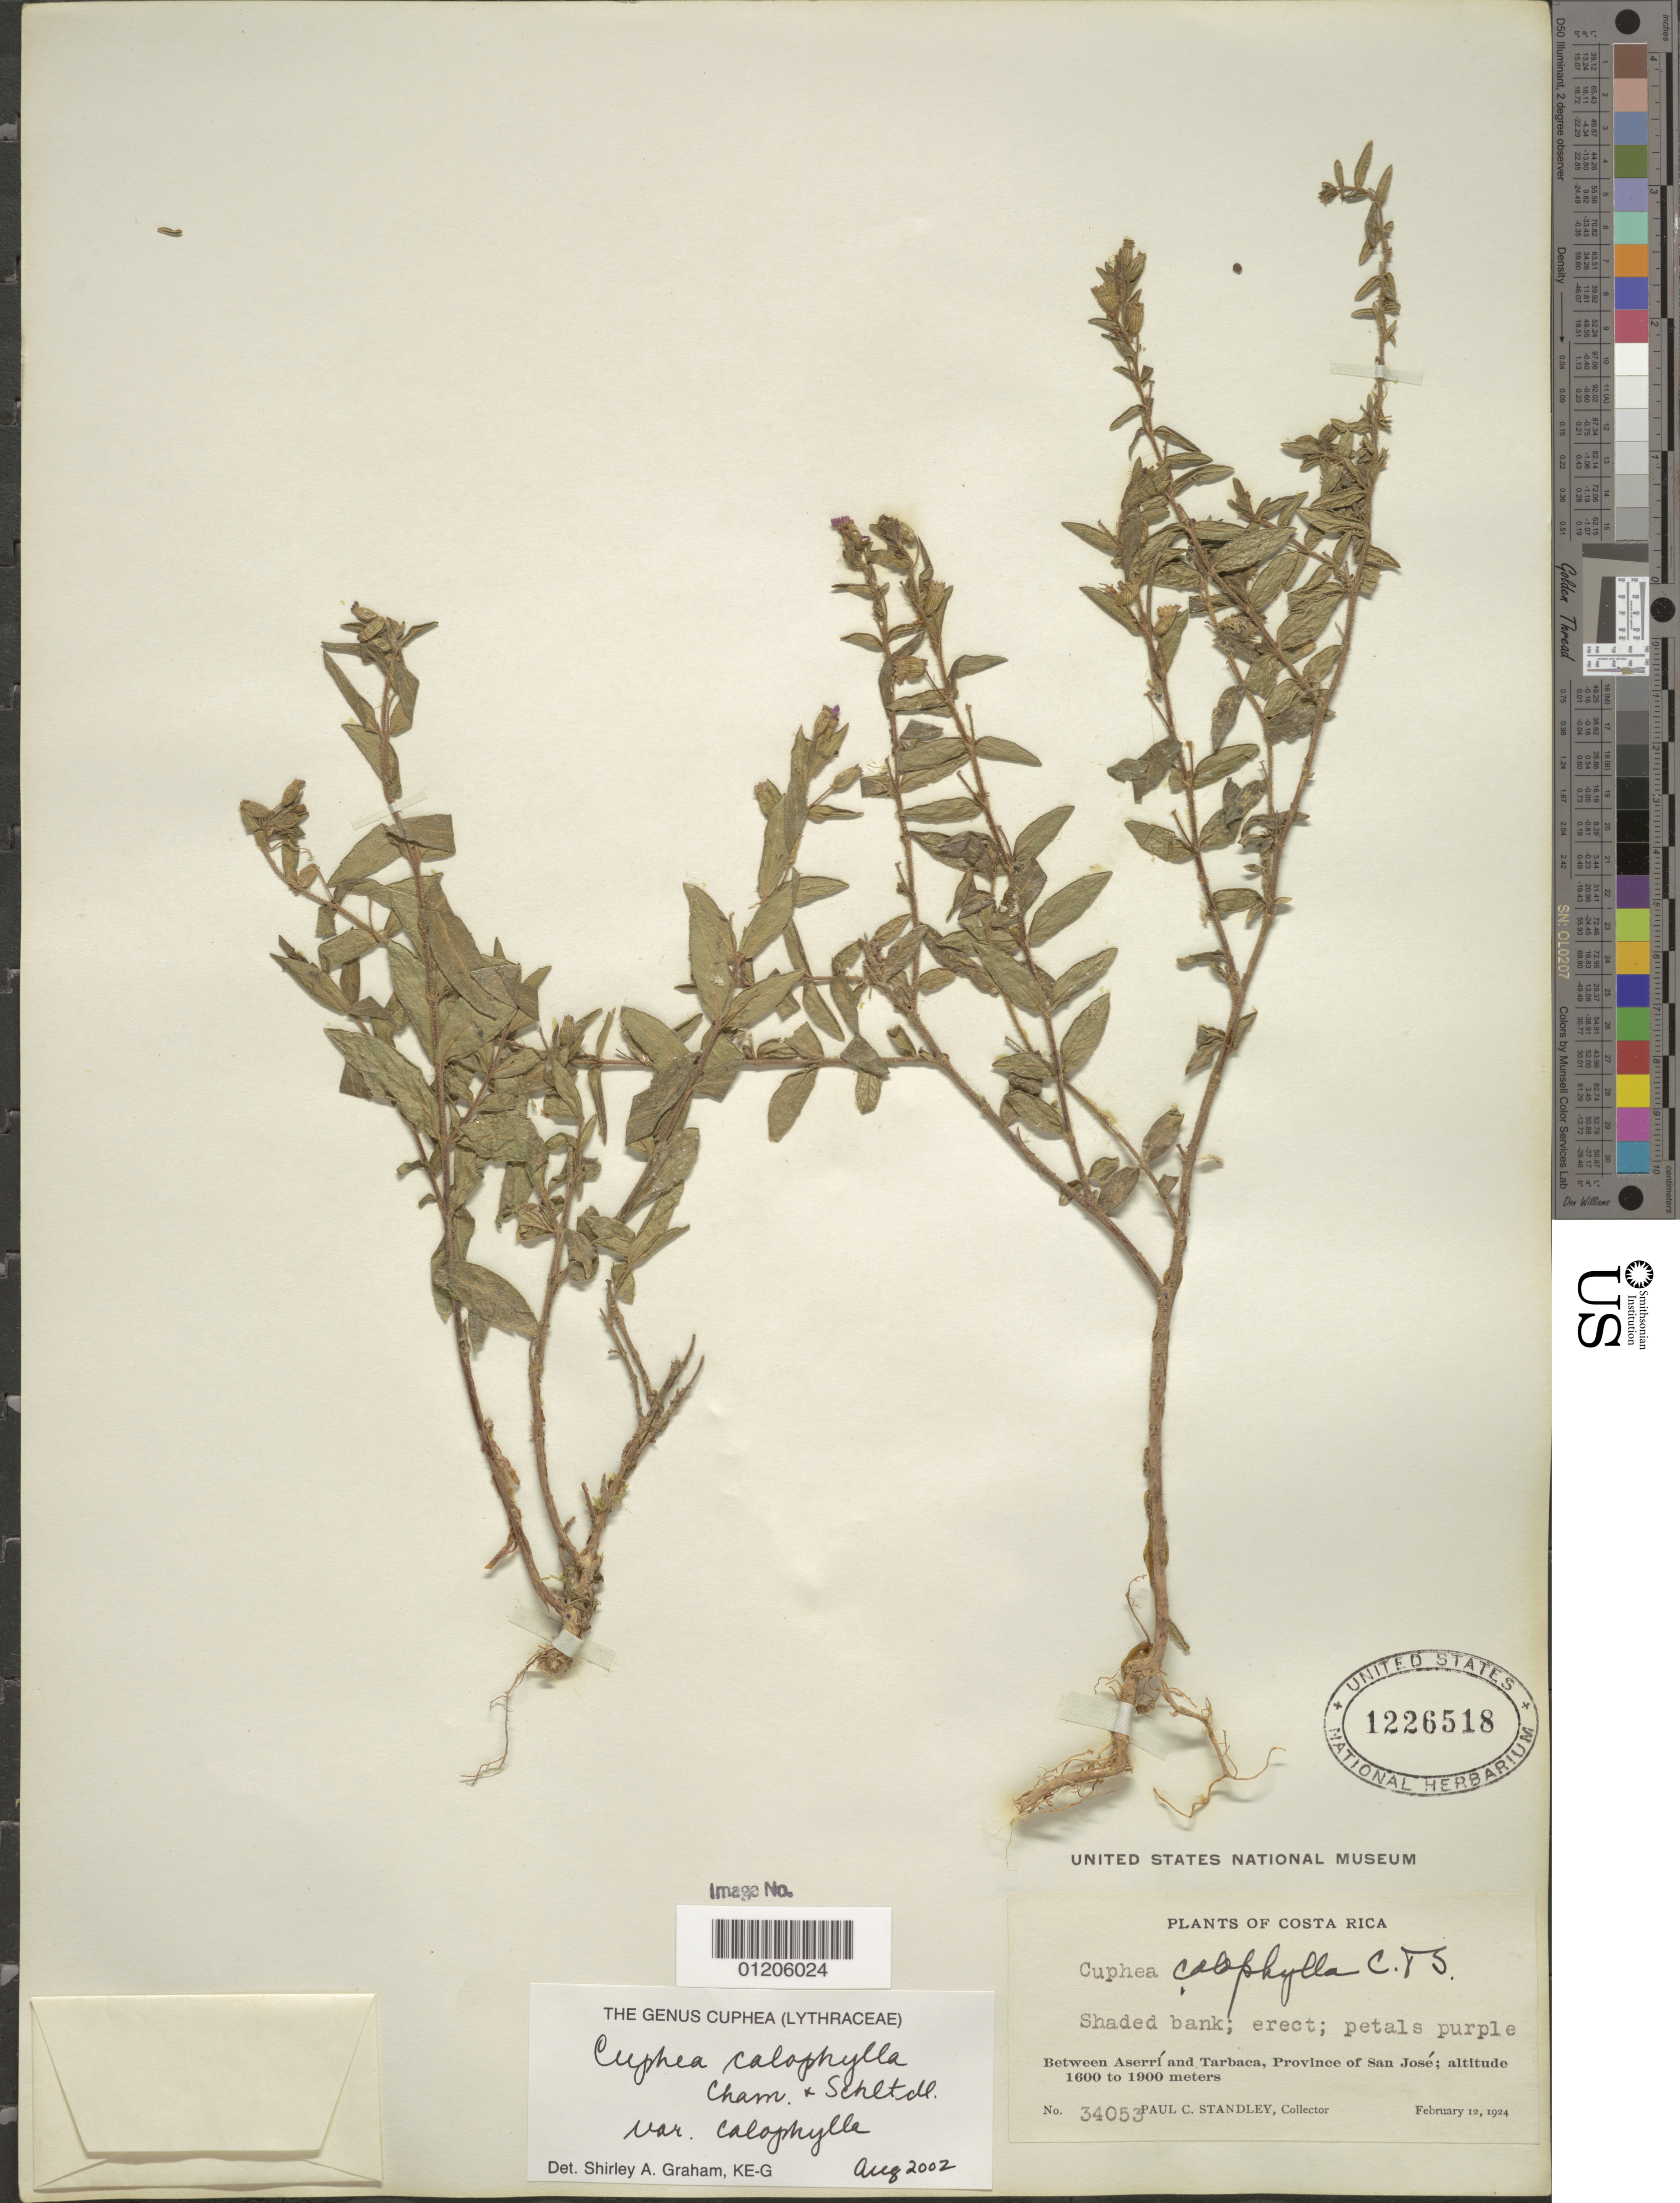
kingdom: Plantae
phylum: Tracheophyta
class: Magnoliopsida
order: Myrtales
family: Lythraceae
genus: Cuphea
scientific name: Cuphea calophylla var. calophylla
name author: Cham. & Schltdl.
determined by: Graham, S.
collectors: P. C. Standley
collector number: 34053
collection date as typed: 12 Feb 1924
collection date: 1924-02-12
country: Costa Rica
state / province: San José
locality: Between Aserri and Tarbaca.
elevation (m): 1600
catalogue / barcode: US 1226518